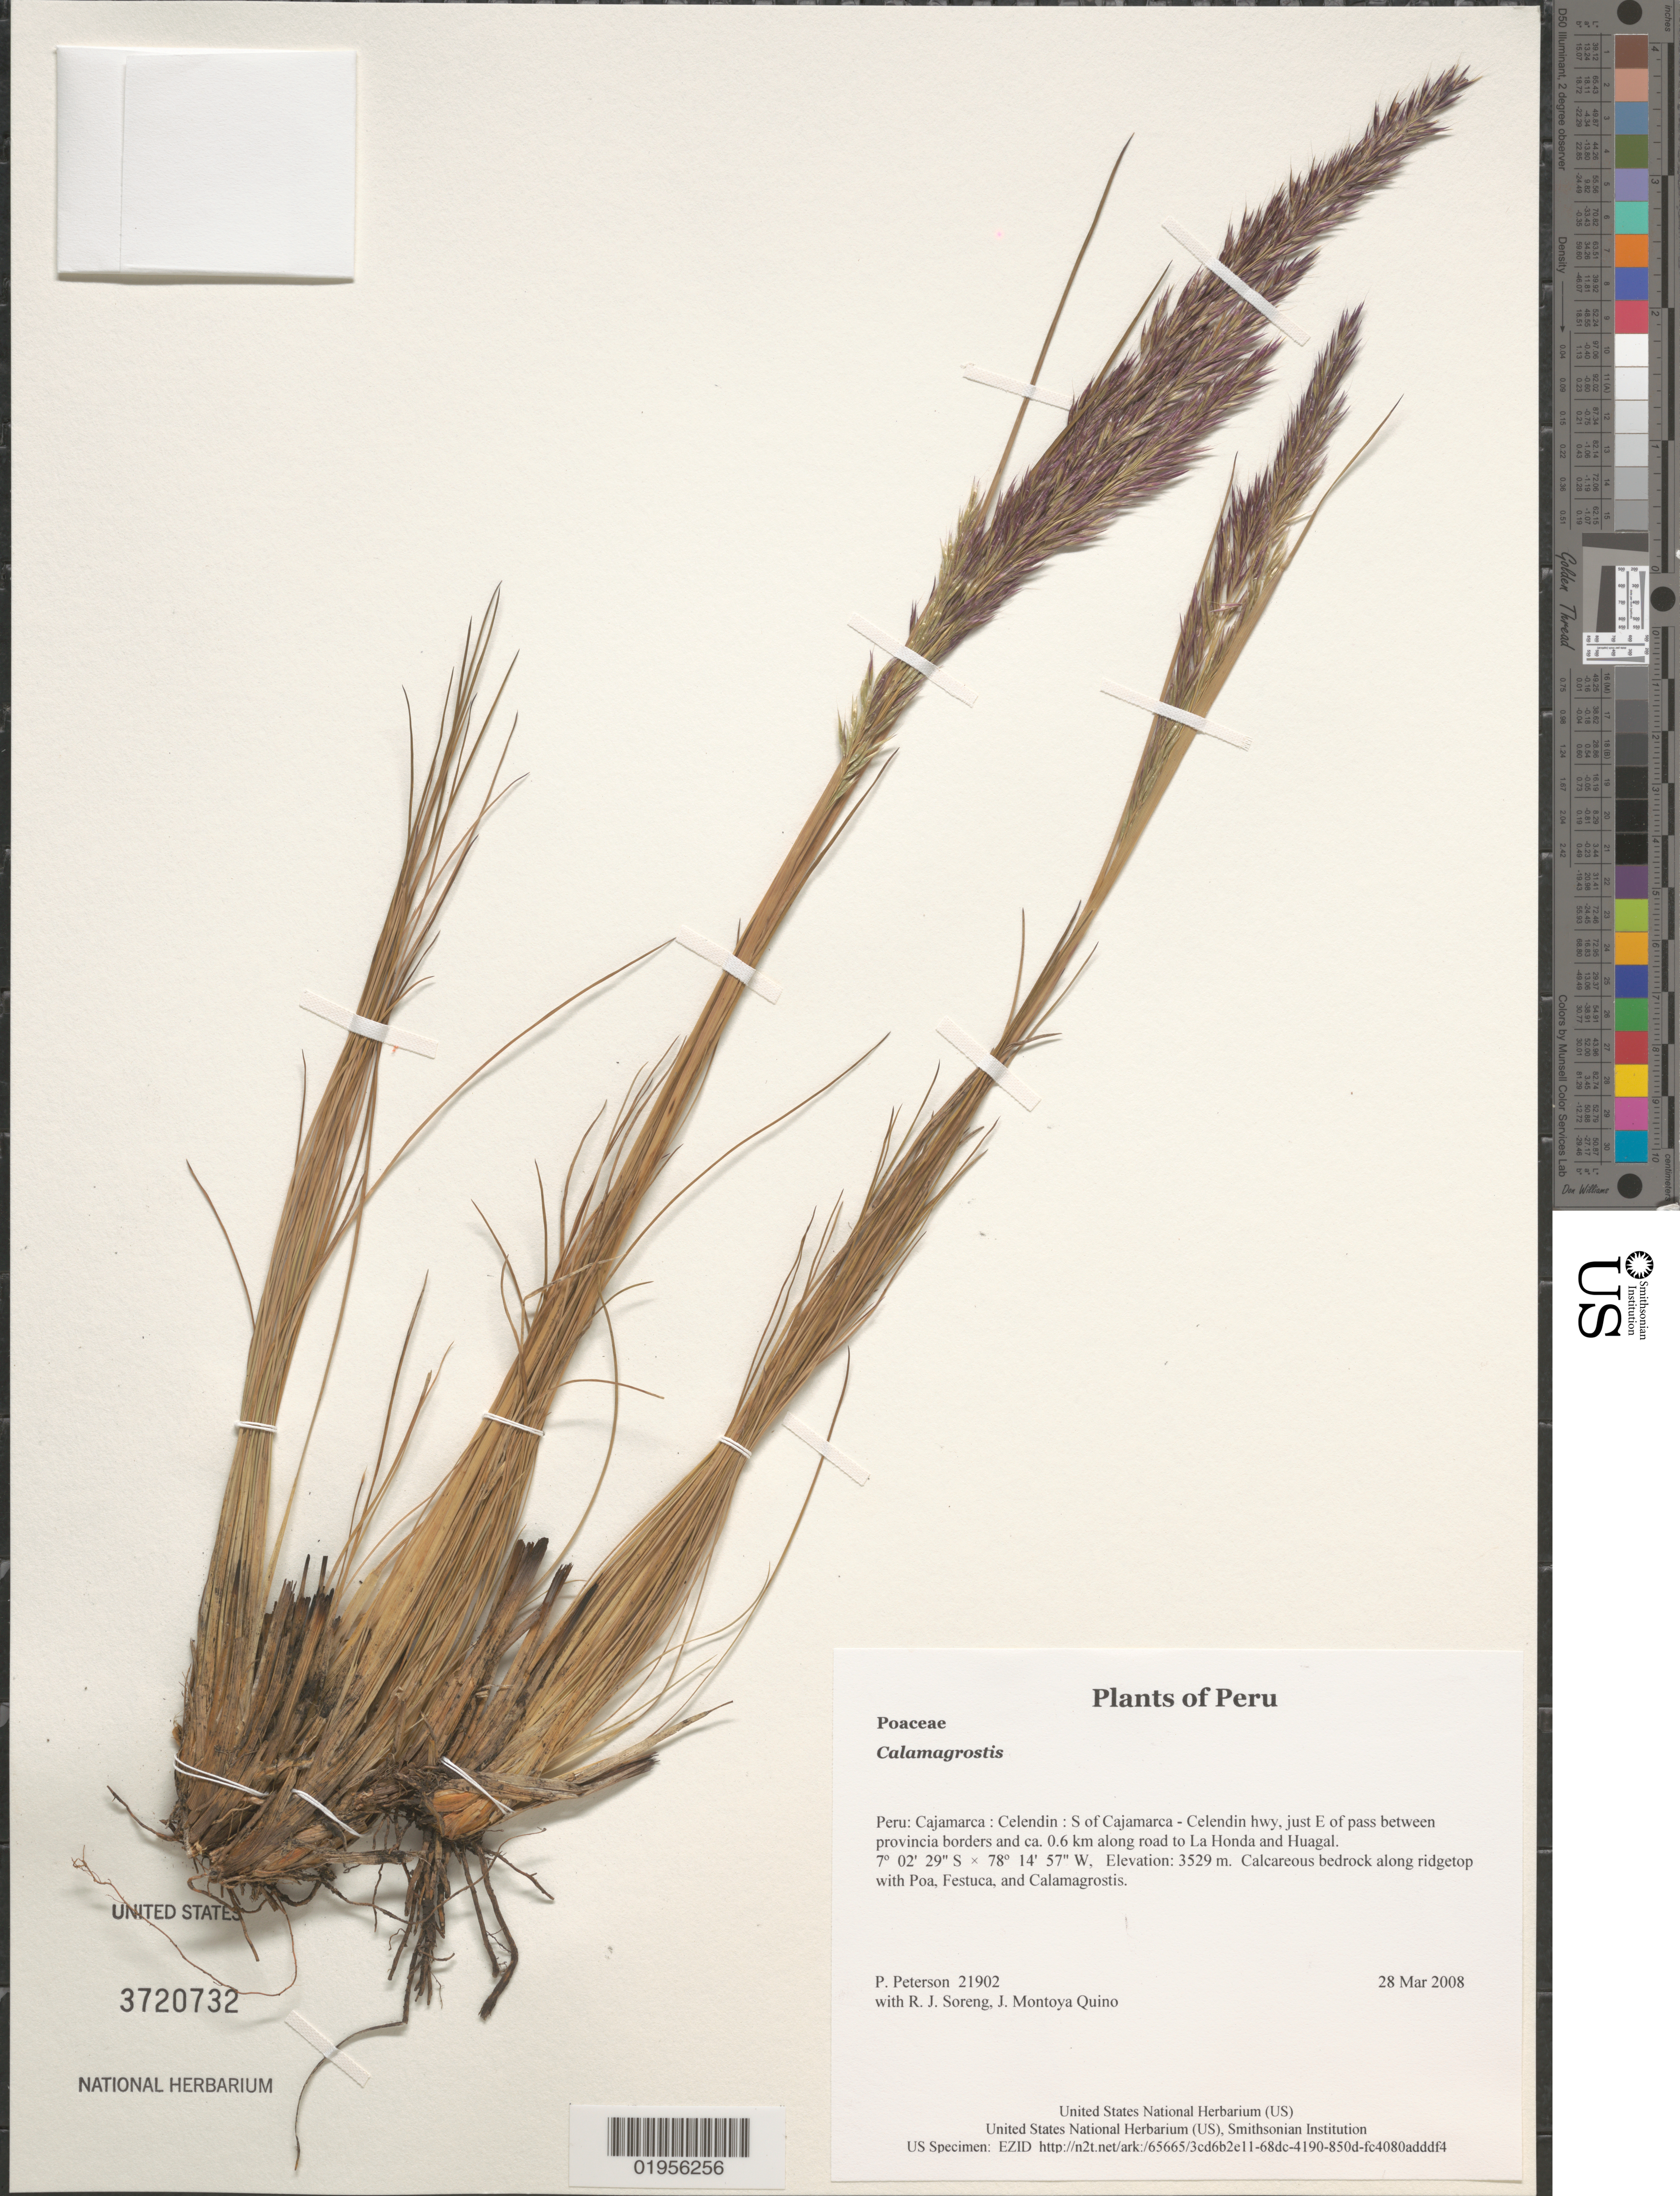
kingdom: Plantae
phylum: Tracheophyta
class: Liliopsida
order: Poales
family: Poaceae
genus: Calamagrostis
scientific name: Calamagrostis sp.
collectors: P. M. Peterson, R. J. Soreng & J. Montoya Quino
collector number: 21902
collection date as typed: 28 Mar 2008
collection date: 2008-03-28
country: Peru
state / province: Cajamarca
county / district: Celendín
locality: S of Cajamarca - Celendin hwy, just E of pass between provincia borders and ca. 0.6 km along road to La Honda and Huagal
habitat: Calcareous bedrock along ridgetop with Poa, Festuca, and Calamagrostis.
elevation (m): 3529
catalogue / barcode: US 3720732